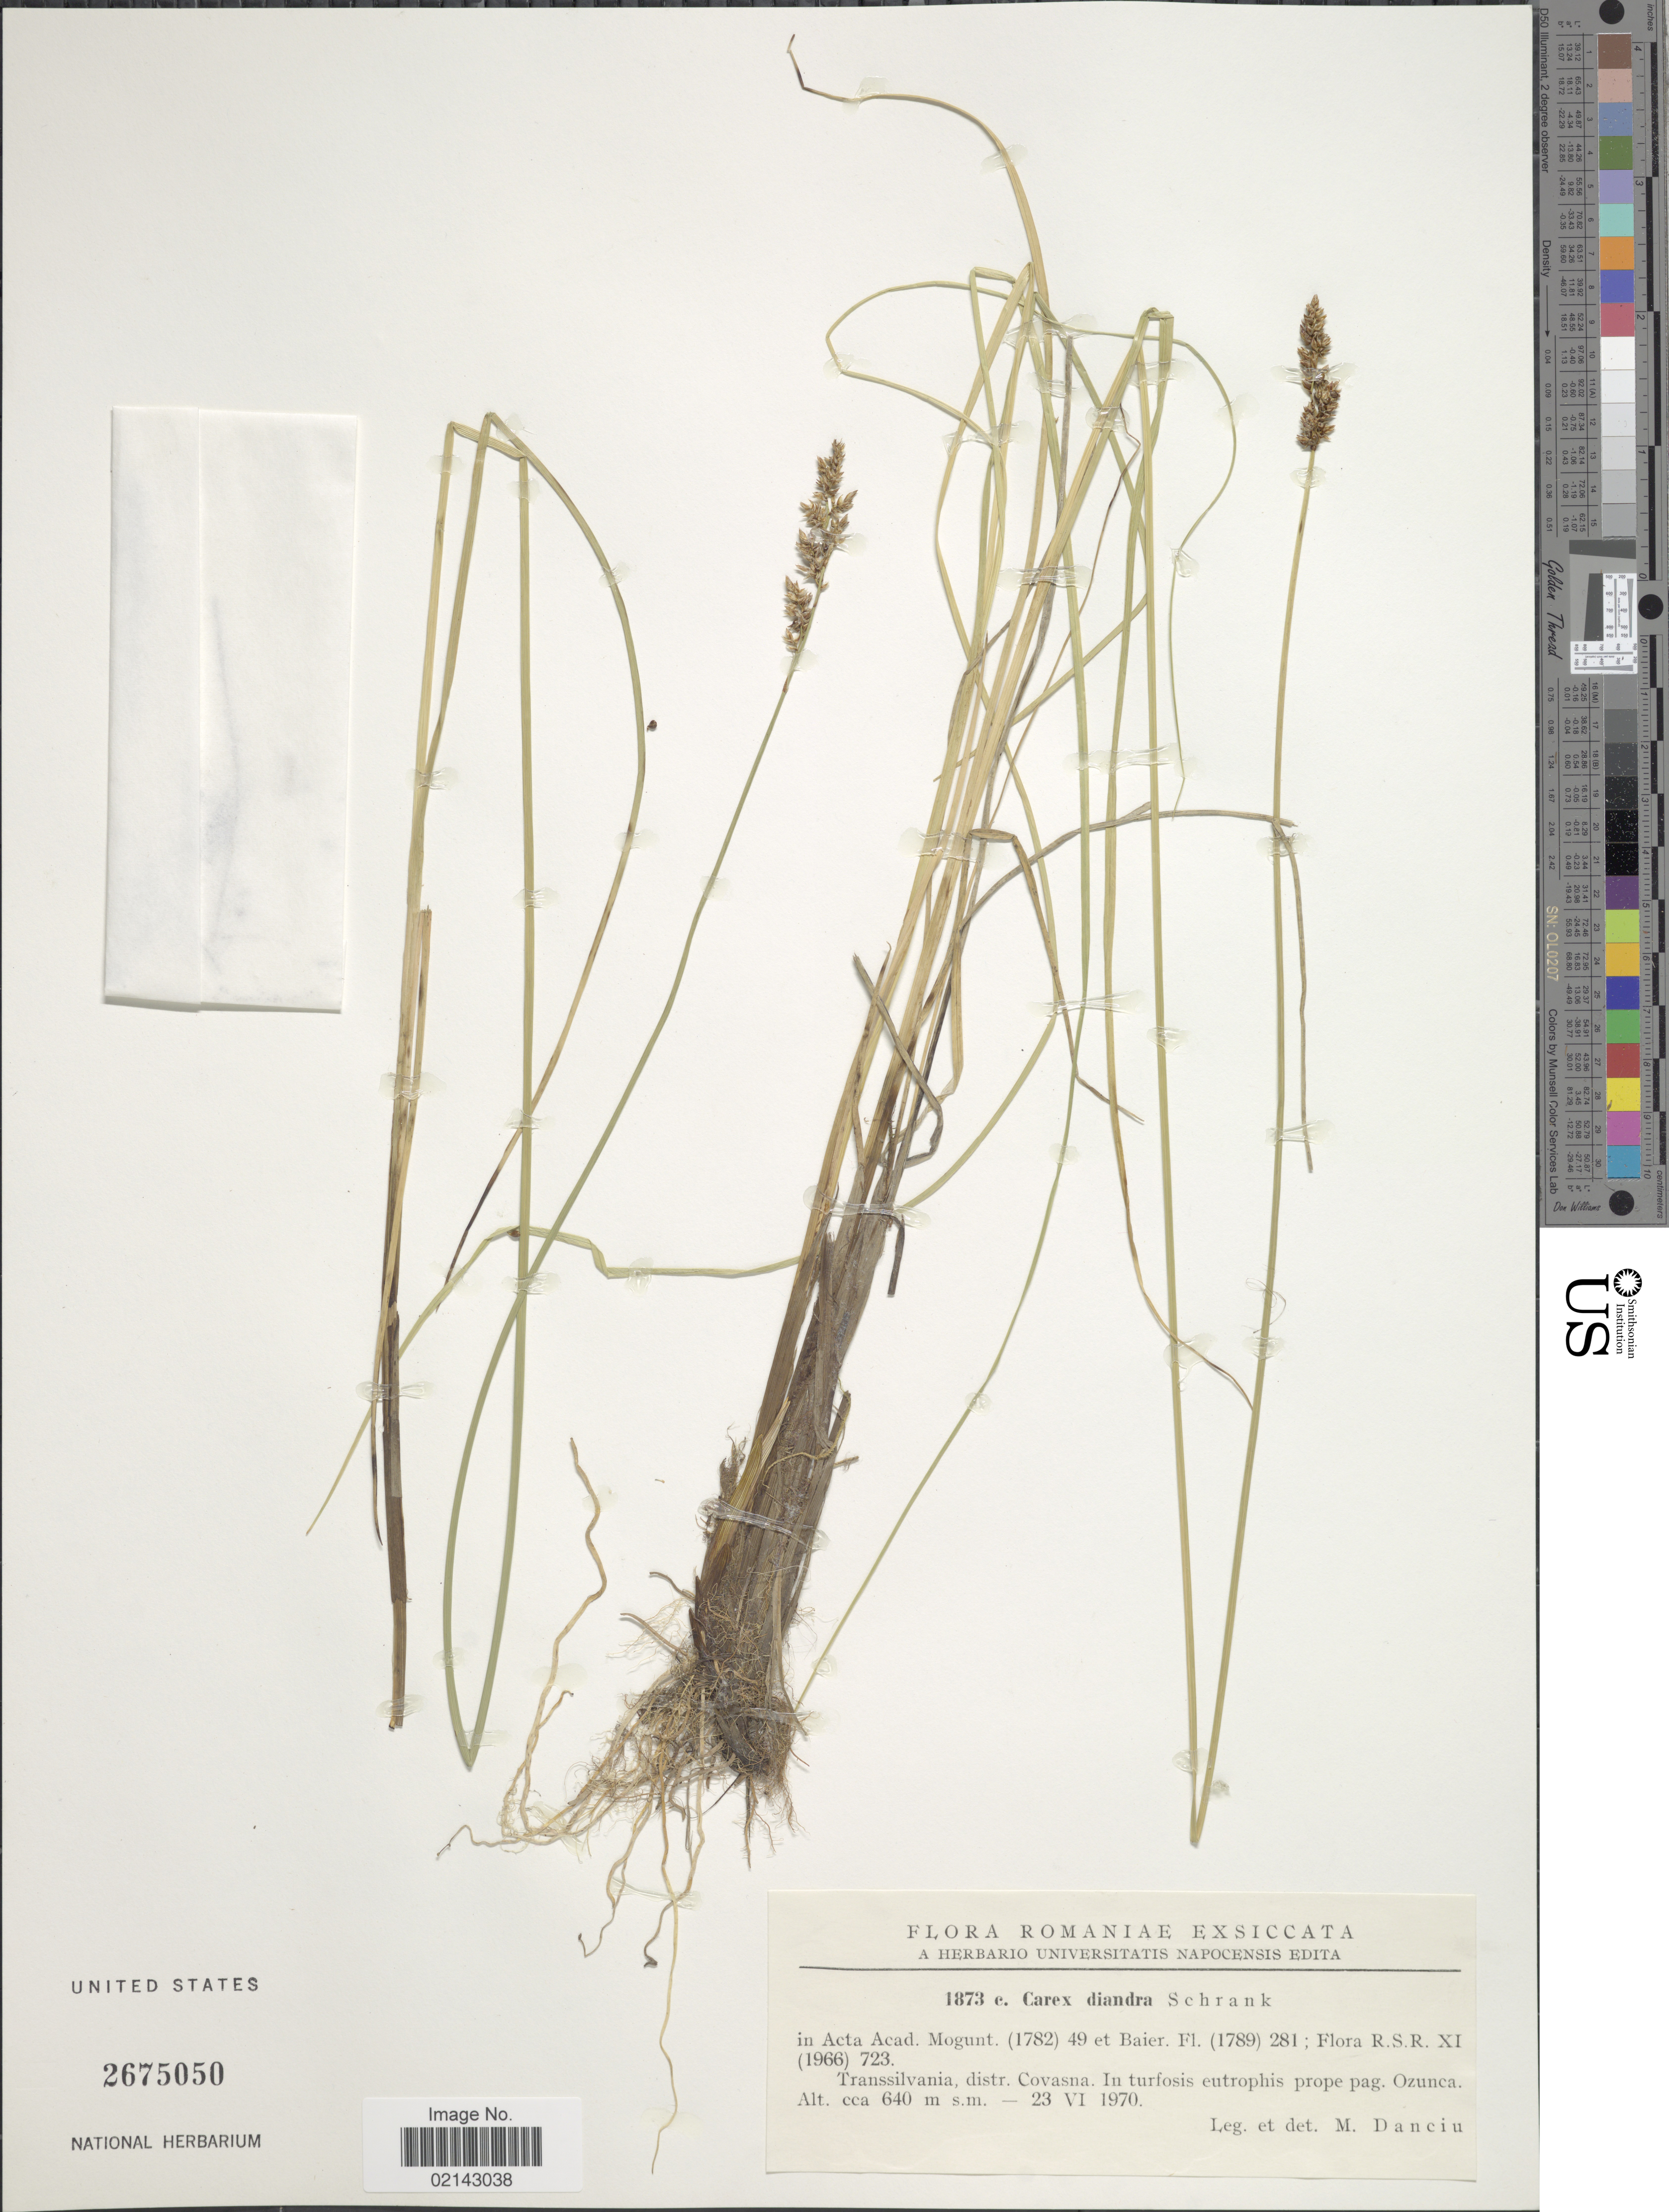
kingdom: Plantae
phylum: Tracheophyta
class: Liliopsida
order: Poales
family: Cyperaceae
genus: Carex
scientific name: Carex diandra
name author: Schrank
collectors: M. Danciu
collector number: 1873c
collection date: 1970-06-23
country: Romania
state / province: Covasna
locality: Romaniae. Transsilvania. In turfosis eutrophis prope pag. Ozunca.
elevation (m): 640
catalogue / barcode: US 2675050